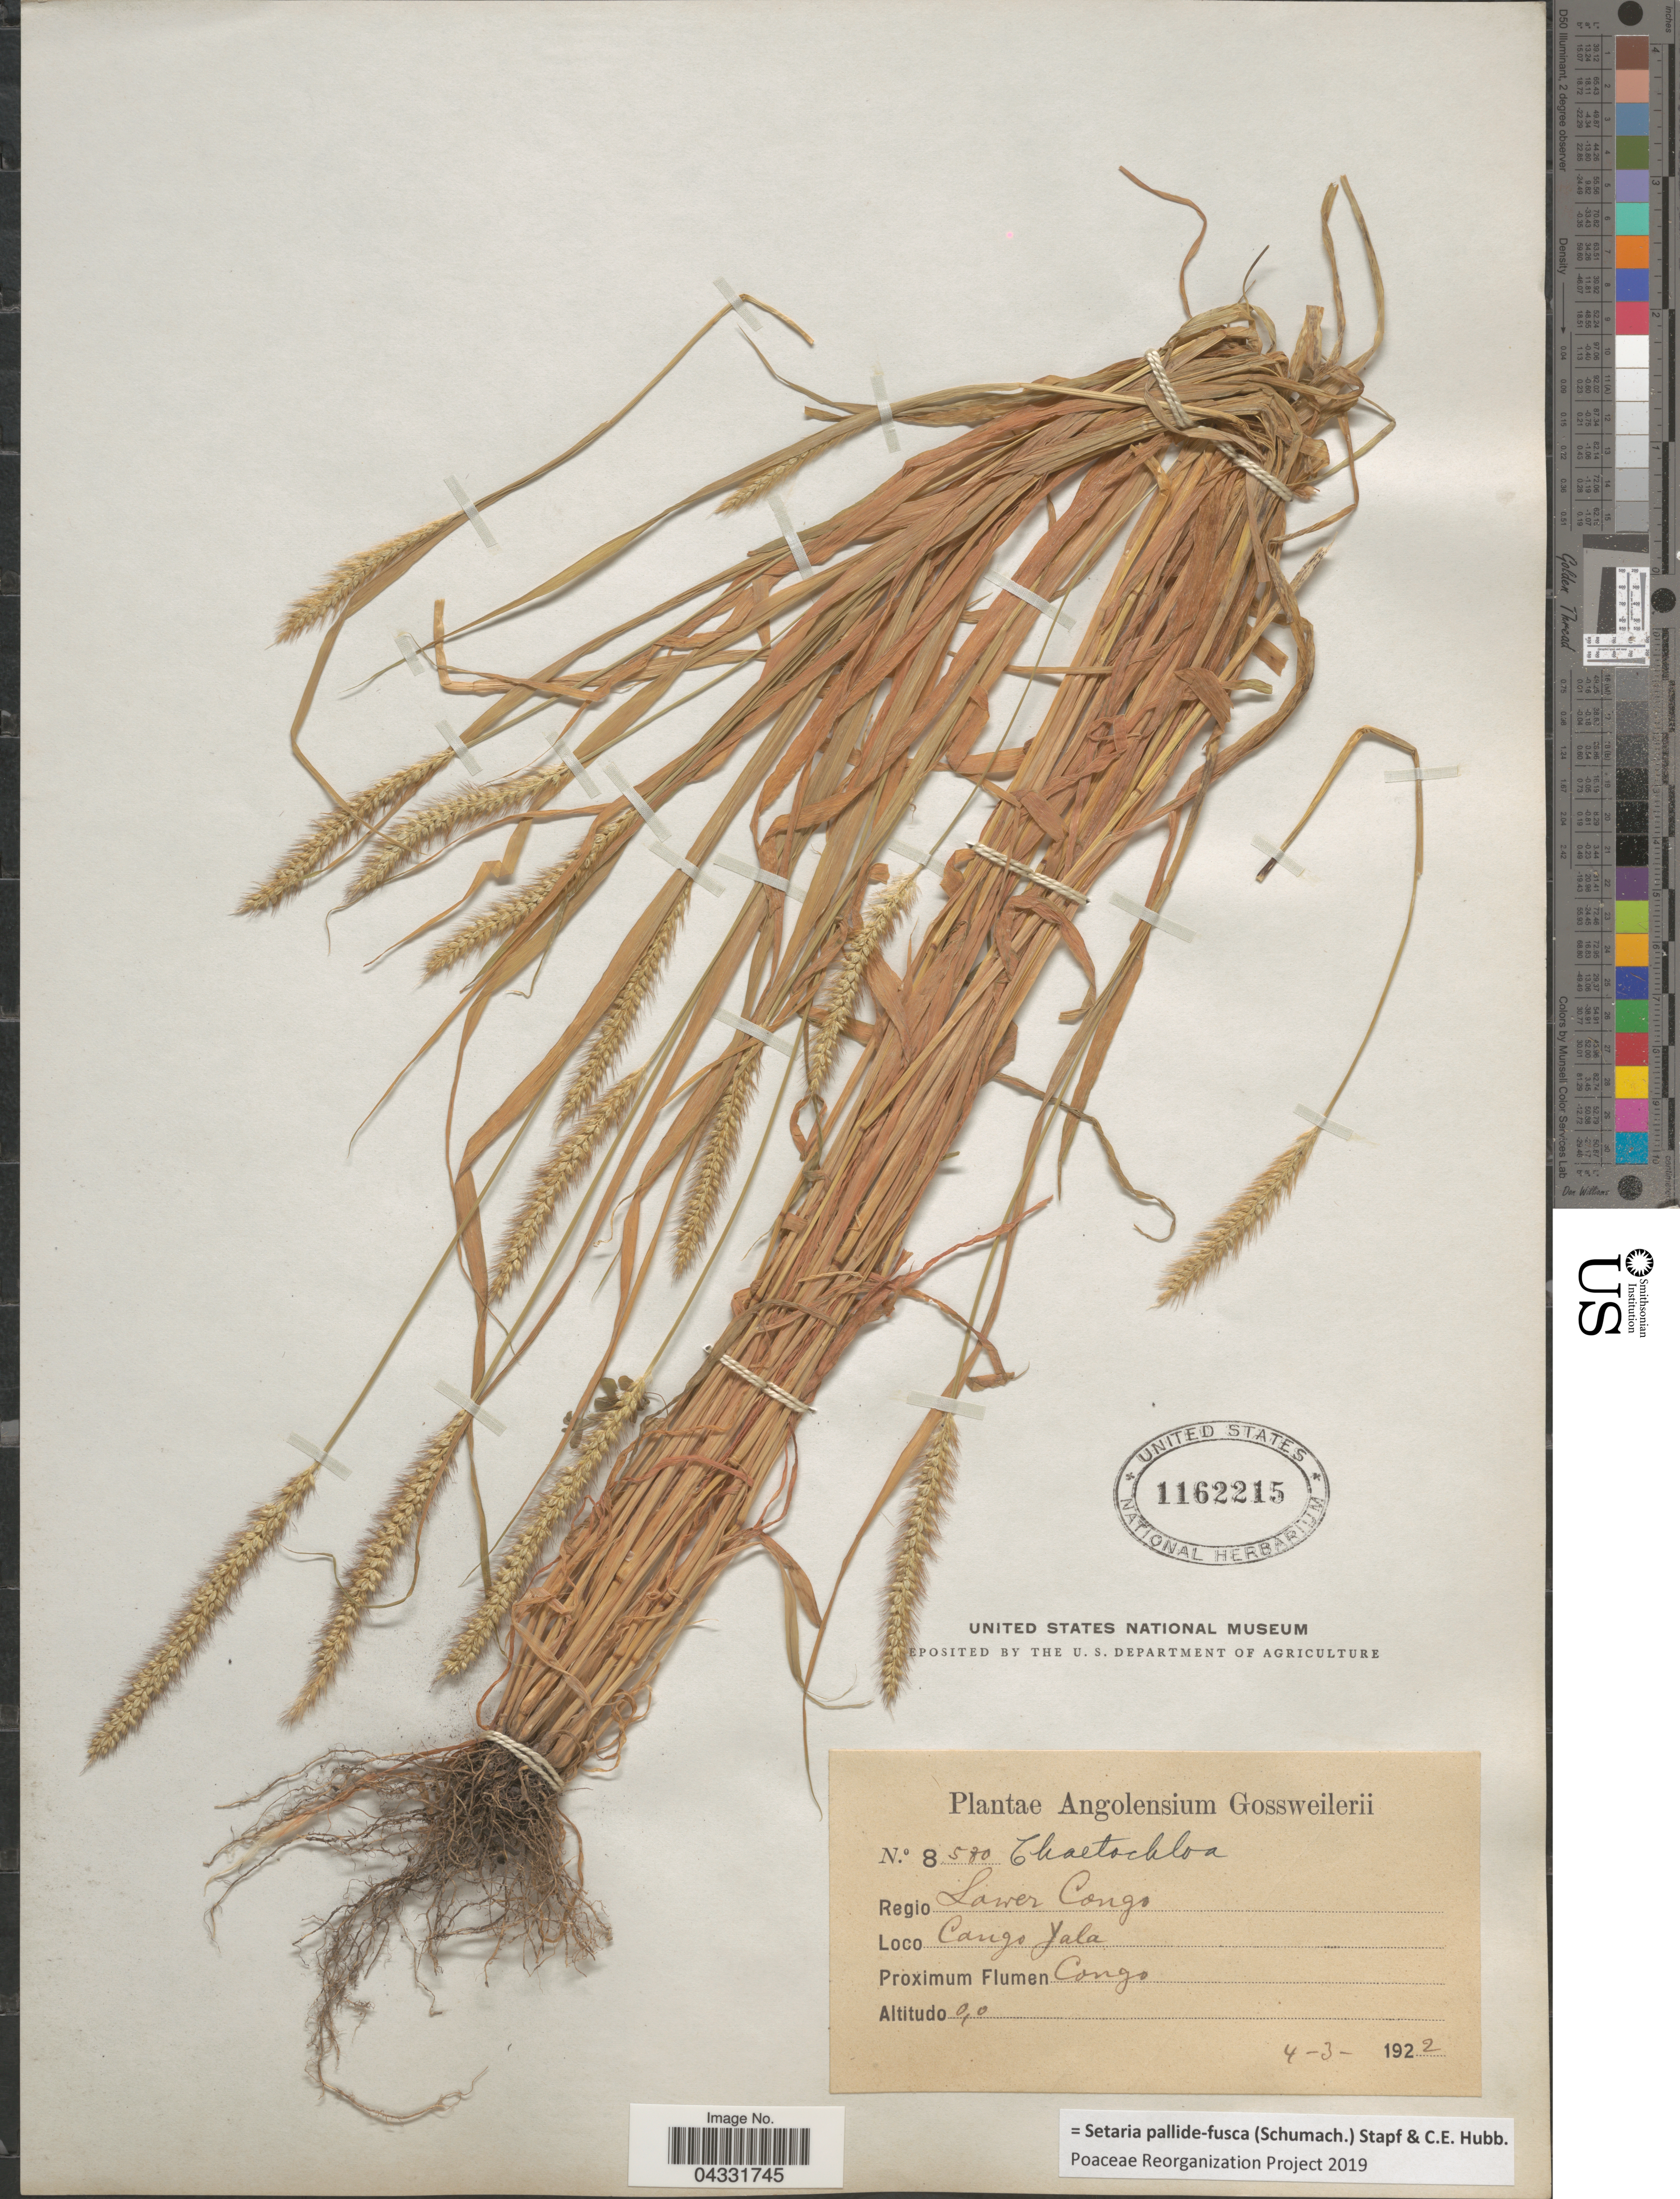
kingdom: Plantae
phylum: Tracheophyta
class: Liliopsida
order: Poales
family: Poaceae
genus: Setaria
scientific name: Setaria pallide-fusca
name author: (Schumach.) Stapf & C.E. Hubb.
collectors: -. Gossweiler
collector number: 8580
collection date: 1922-03-04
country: Congo, Democratic Republic of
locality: Regio Lower Congo. Congo Yala. Proximum Flumen Congo.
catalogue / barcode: US 1162215